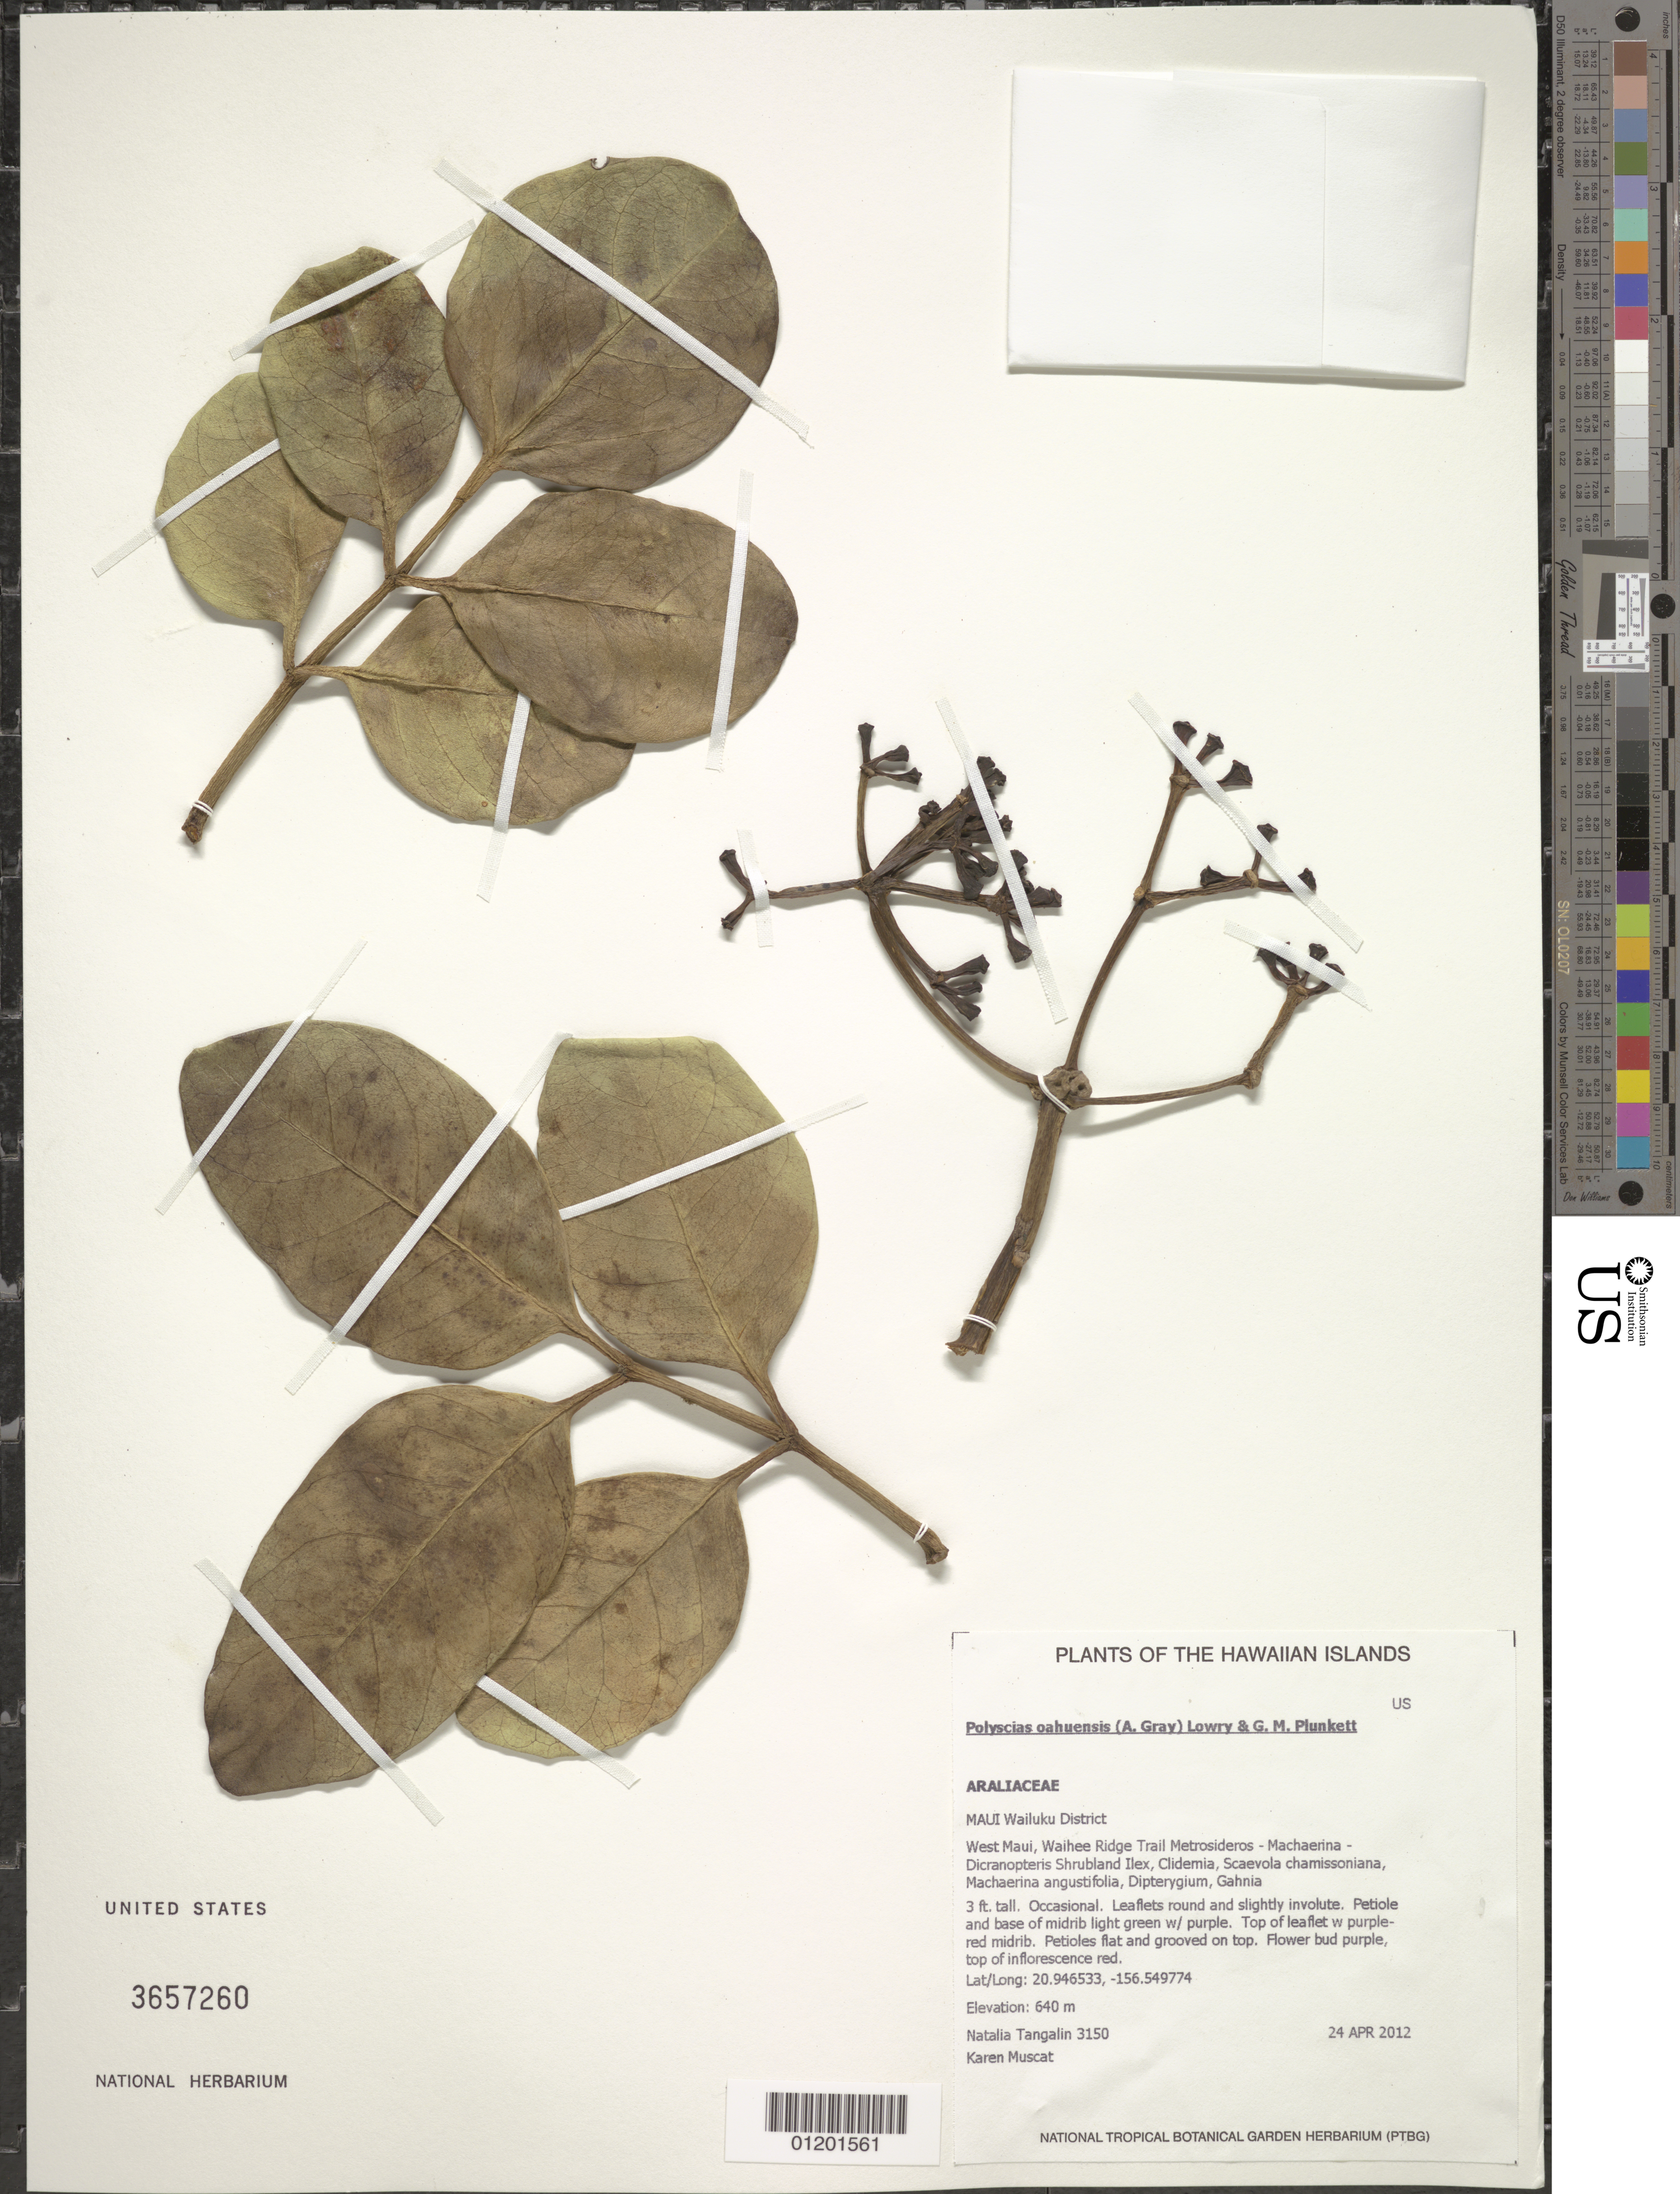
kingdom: Plantae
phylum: Tracheophyta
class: Magnoliopsida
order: Apiales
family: Araliaceae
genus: Polyscias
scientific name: Polyscias oahuensis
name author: (A. Gray) Lowry & G. M. Plunkett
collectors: N. Tangalin & K. Muscat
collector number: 3150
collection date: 2012-04-24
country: United States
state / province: Hawaii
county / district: Maui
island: Maui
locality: West Maui, Wailuku District, Waihee Ridge Trail.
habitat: Shrubland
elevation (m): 640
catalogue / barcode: US 3657260